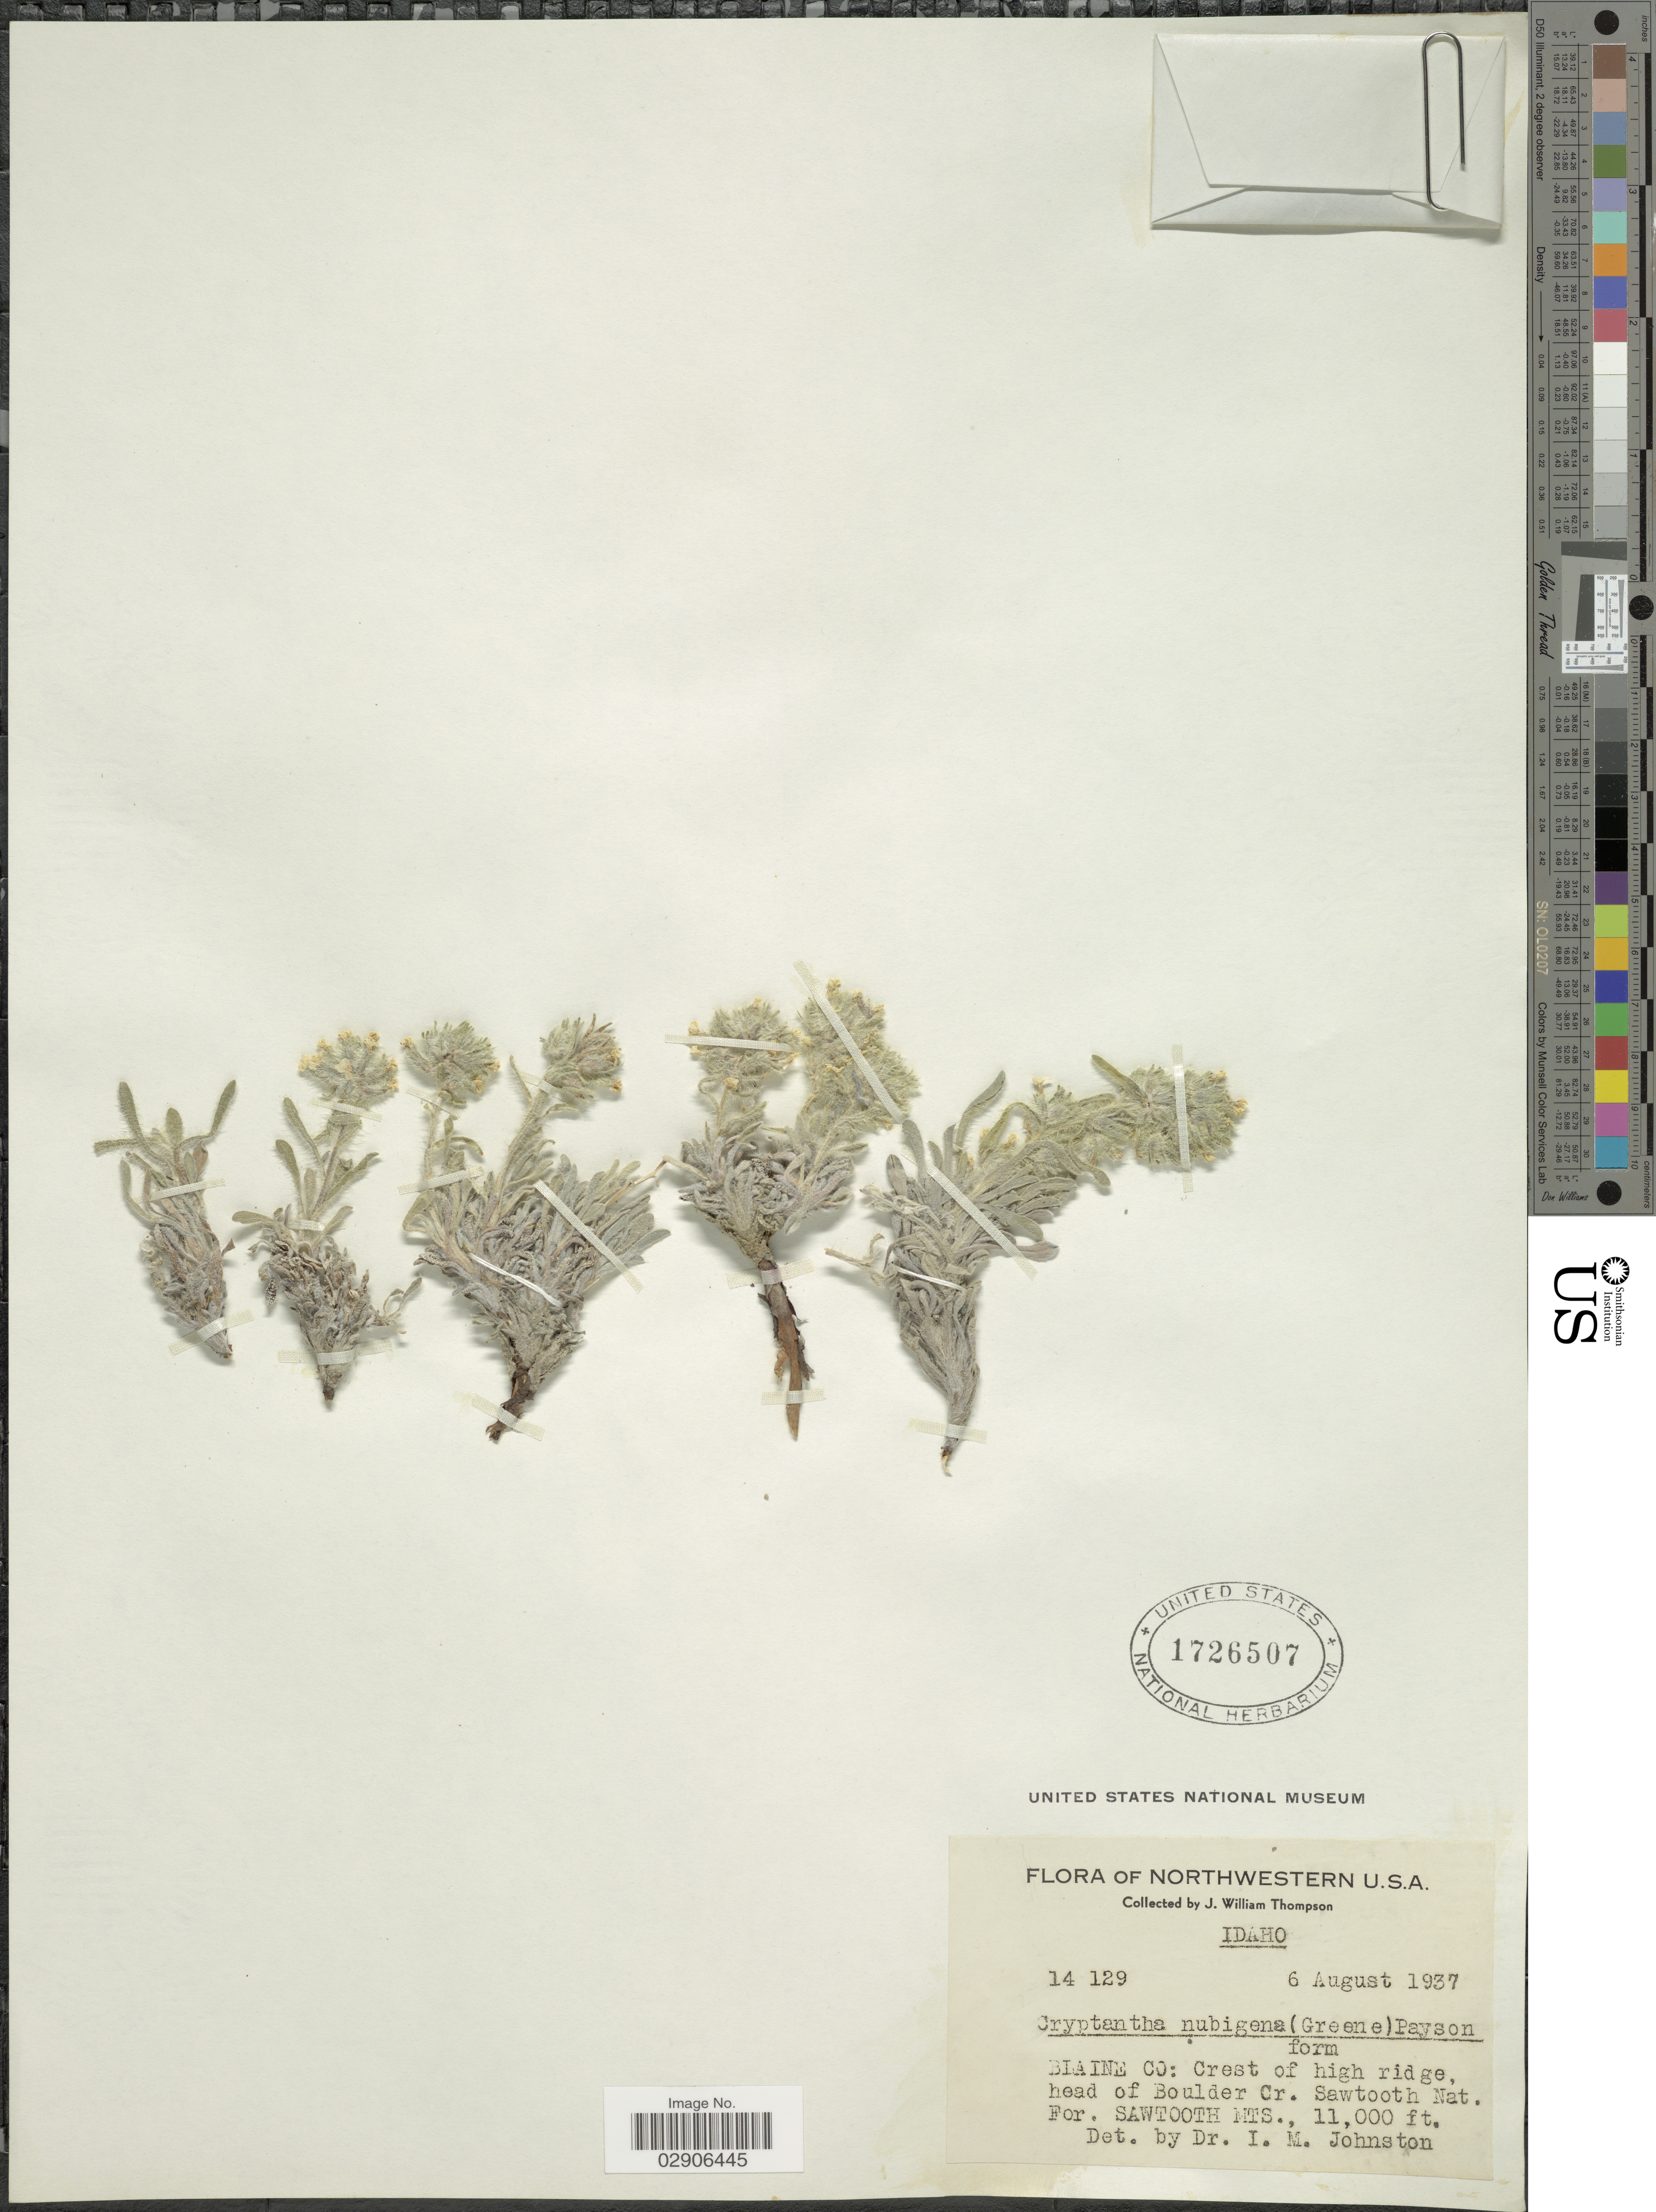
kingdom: Plantae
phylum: Tracheophyta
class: Magnoliopsida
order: Boraginales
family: Boraginaceae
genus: Oreocarya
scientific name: Oreocarya nubigena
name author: Greene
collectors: J. W. Thompson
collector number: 14129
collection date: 1937-08-06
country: United States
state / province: Idaho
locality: Northwestern U. S. A. Blaine Co: Crest of high ridge, head of Boulder Cr. Sawtooth Nat. For. Sawtooth Mts.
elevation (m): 3353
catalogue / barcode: US 1726507